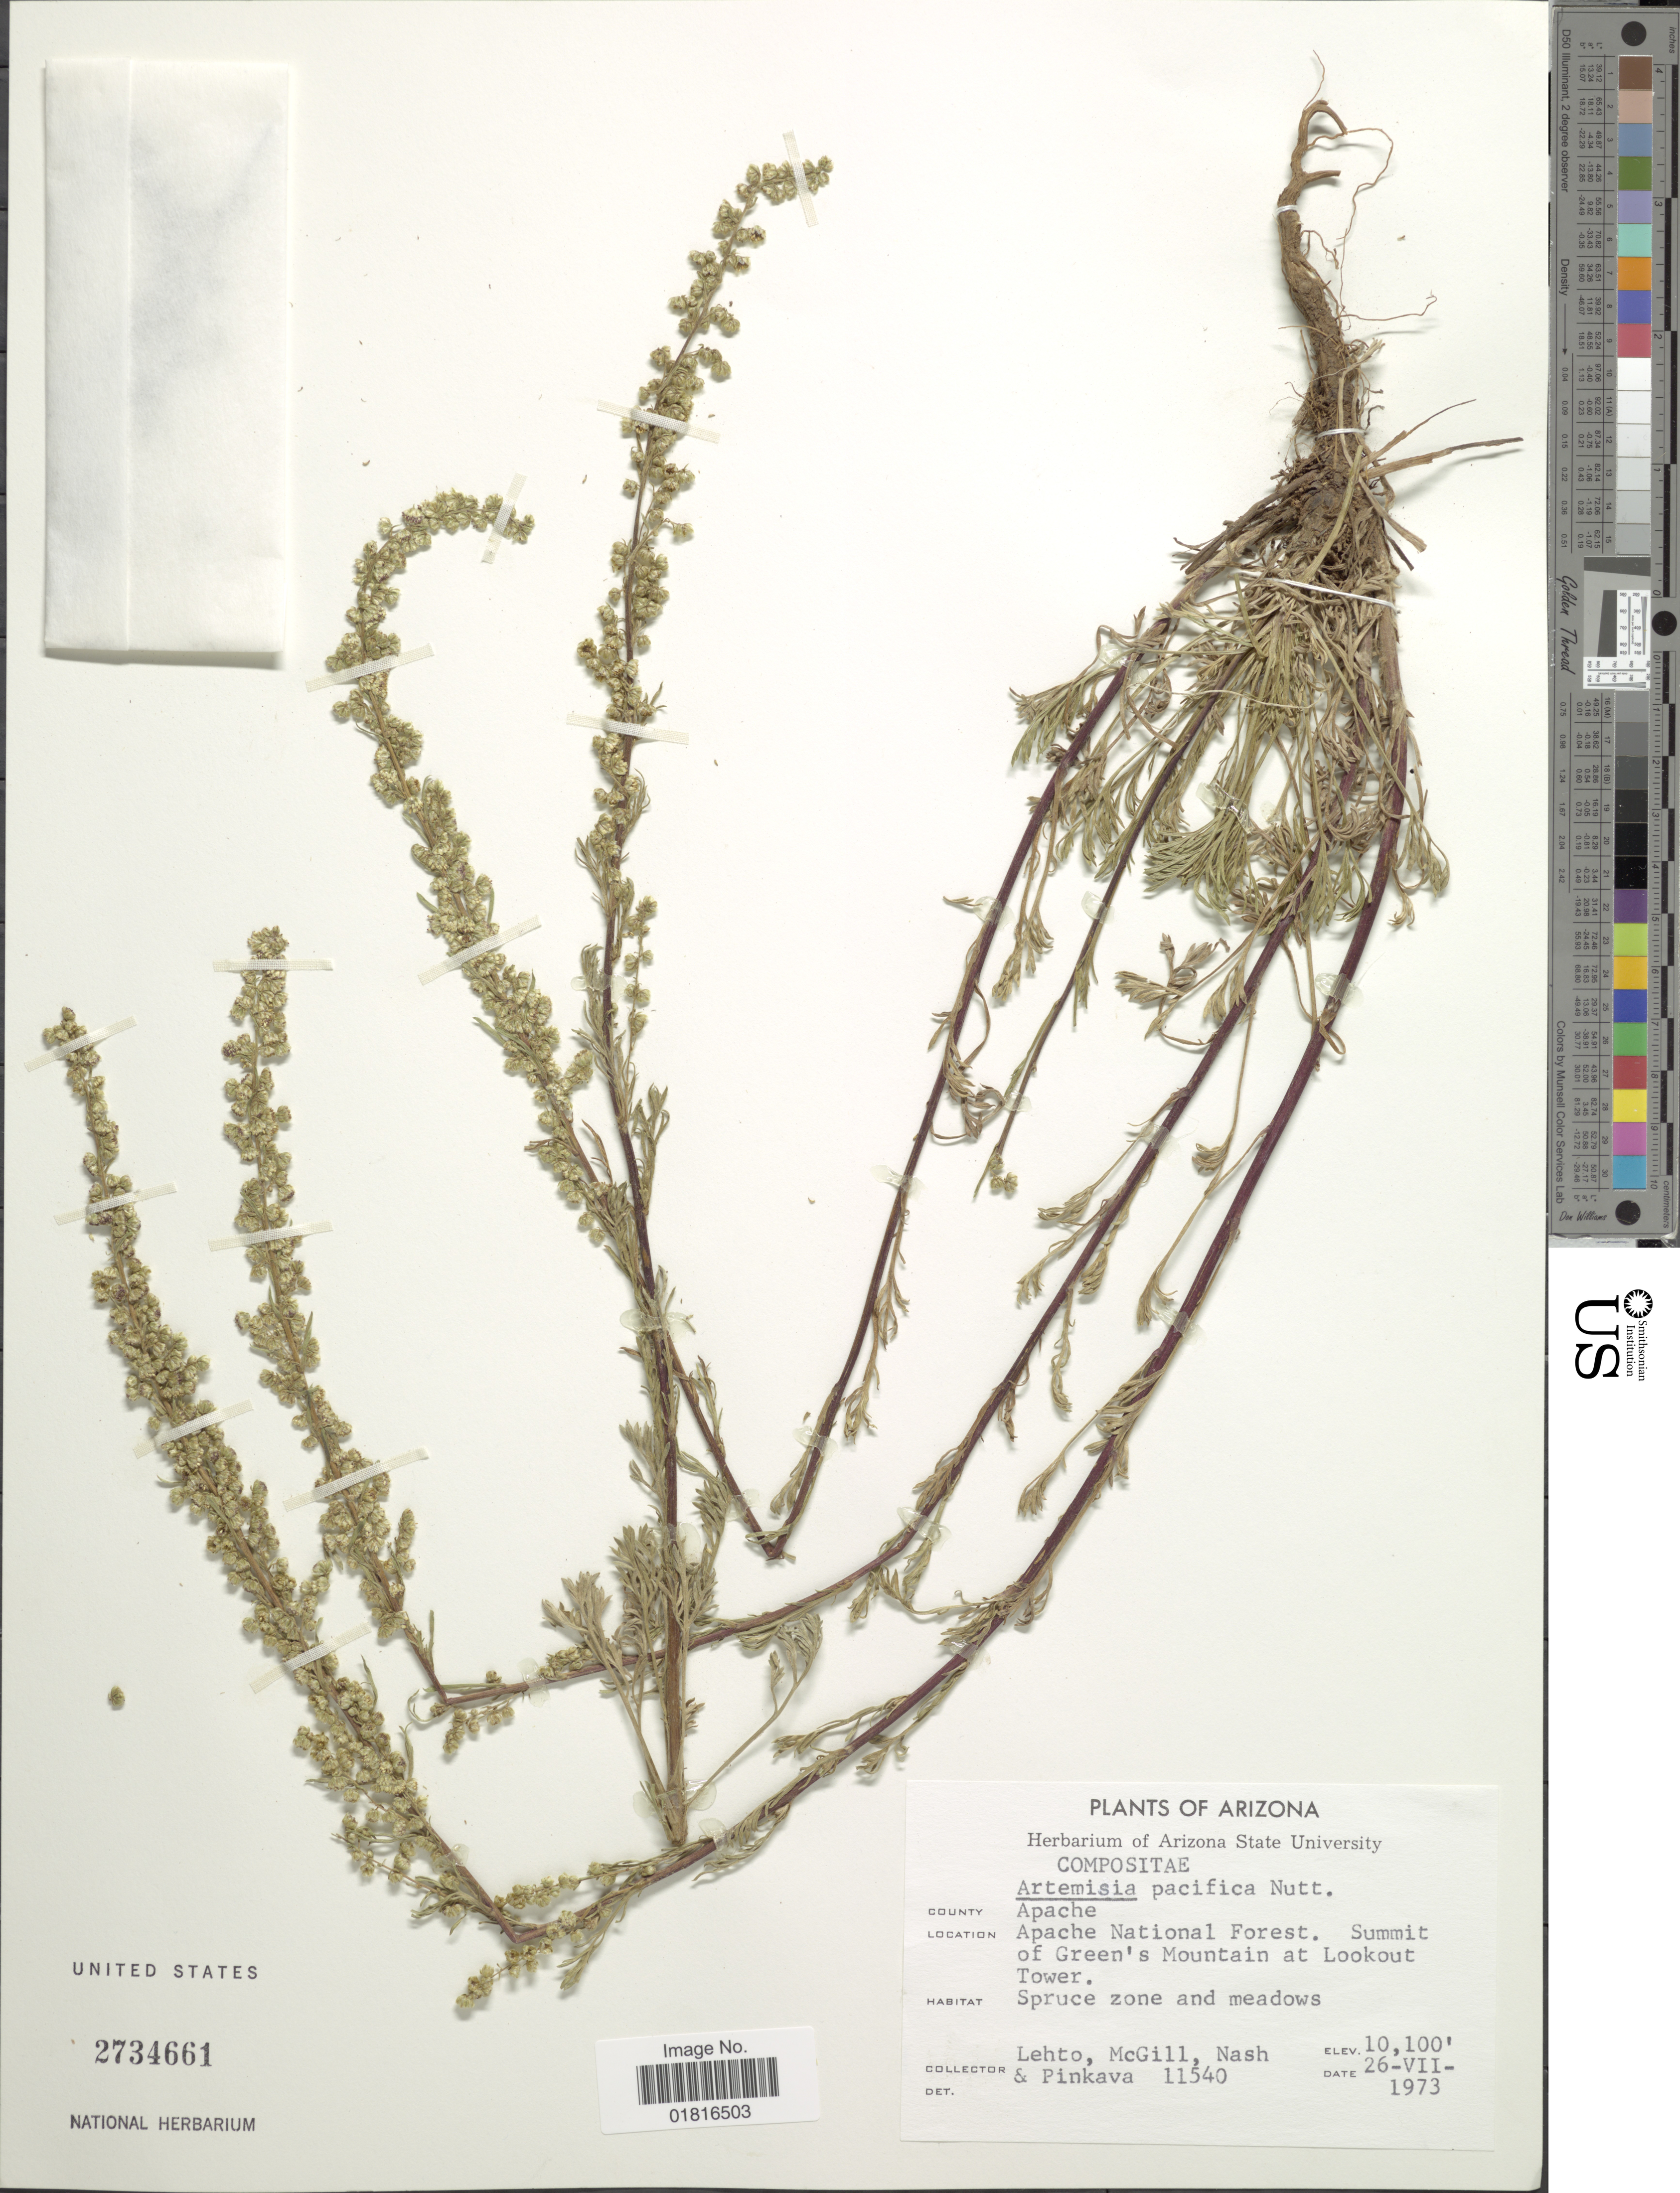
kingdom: Plantae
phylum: Tracheophyta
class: Magnoliopsida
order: Asterales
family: Asteraceae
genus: Artemisia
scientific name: Artemisia pacifica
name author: Nutt.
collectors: -. Lehto, -. McGill, -- Nash & -. Pinkava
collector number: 11540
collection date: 1973-07-26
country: United States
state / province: Arizona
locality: County Apache, Apache National Forest. Summit of Green's Mountain at Lookout Tower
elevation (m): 3078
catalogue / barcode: US 2734661